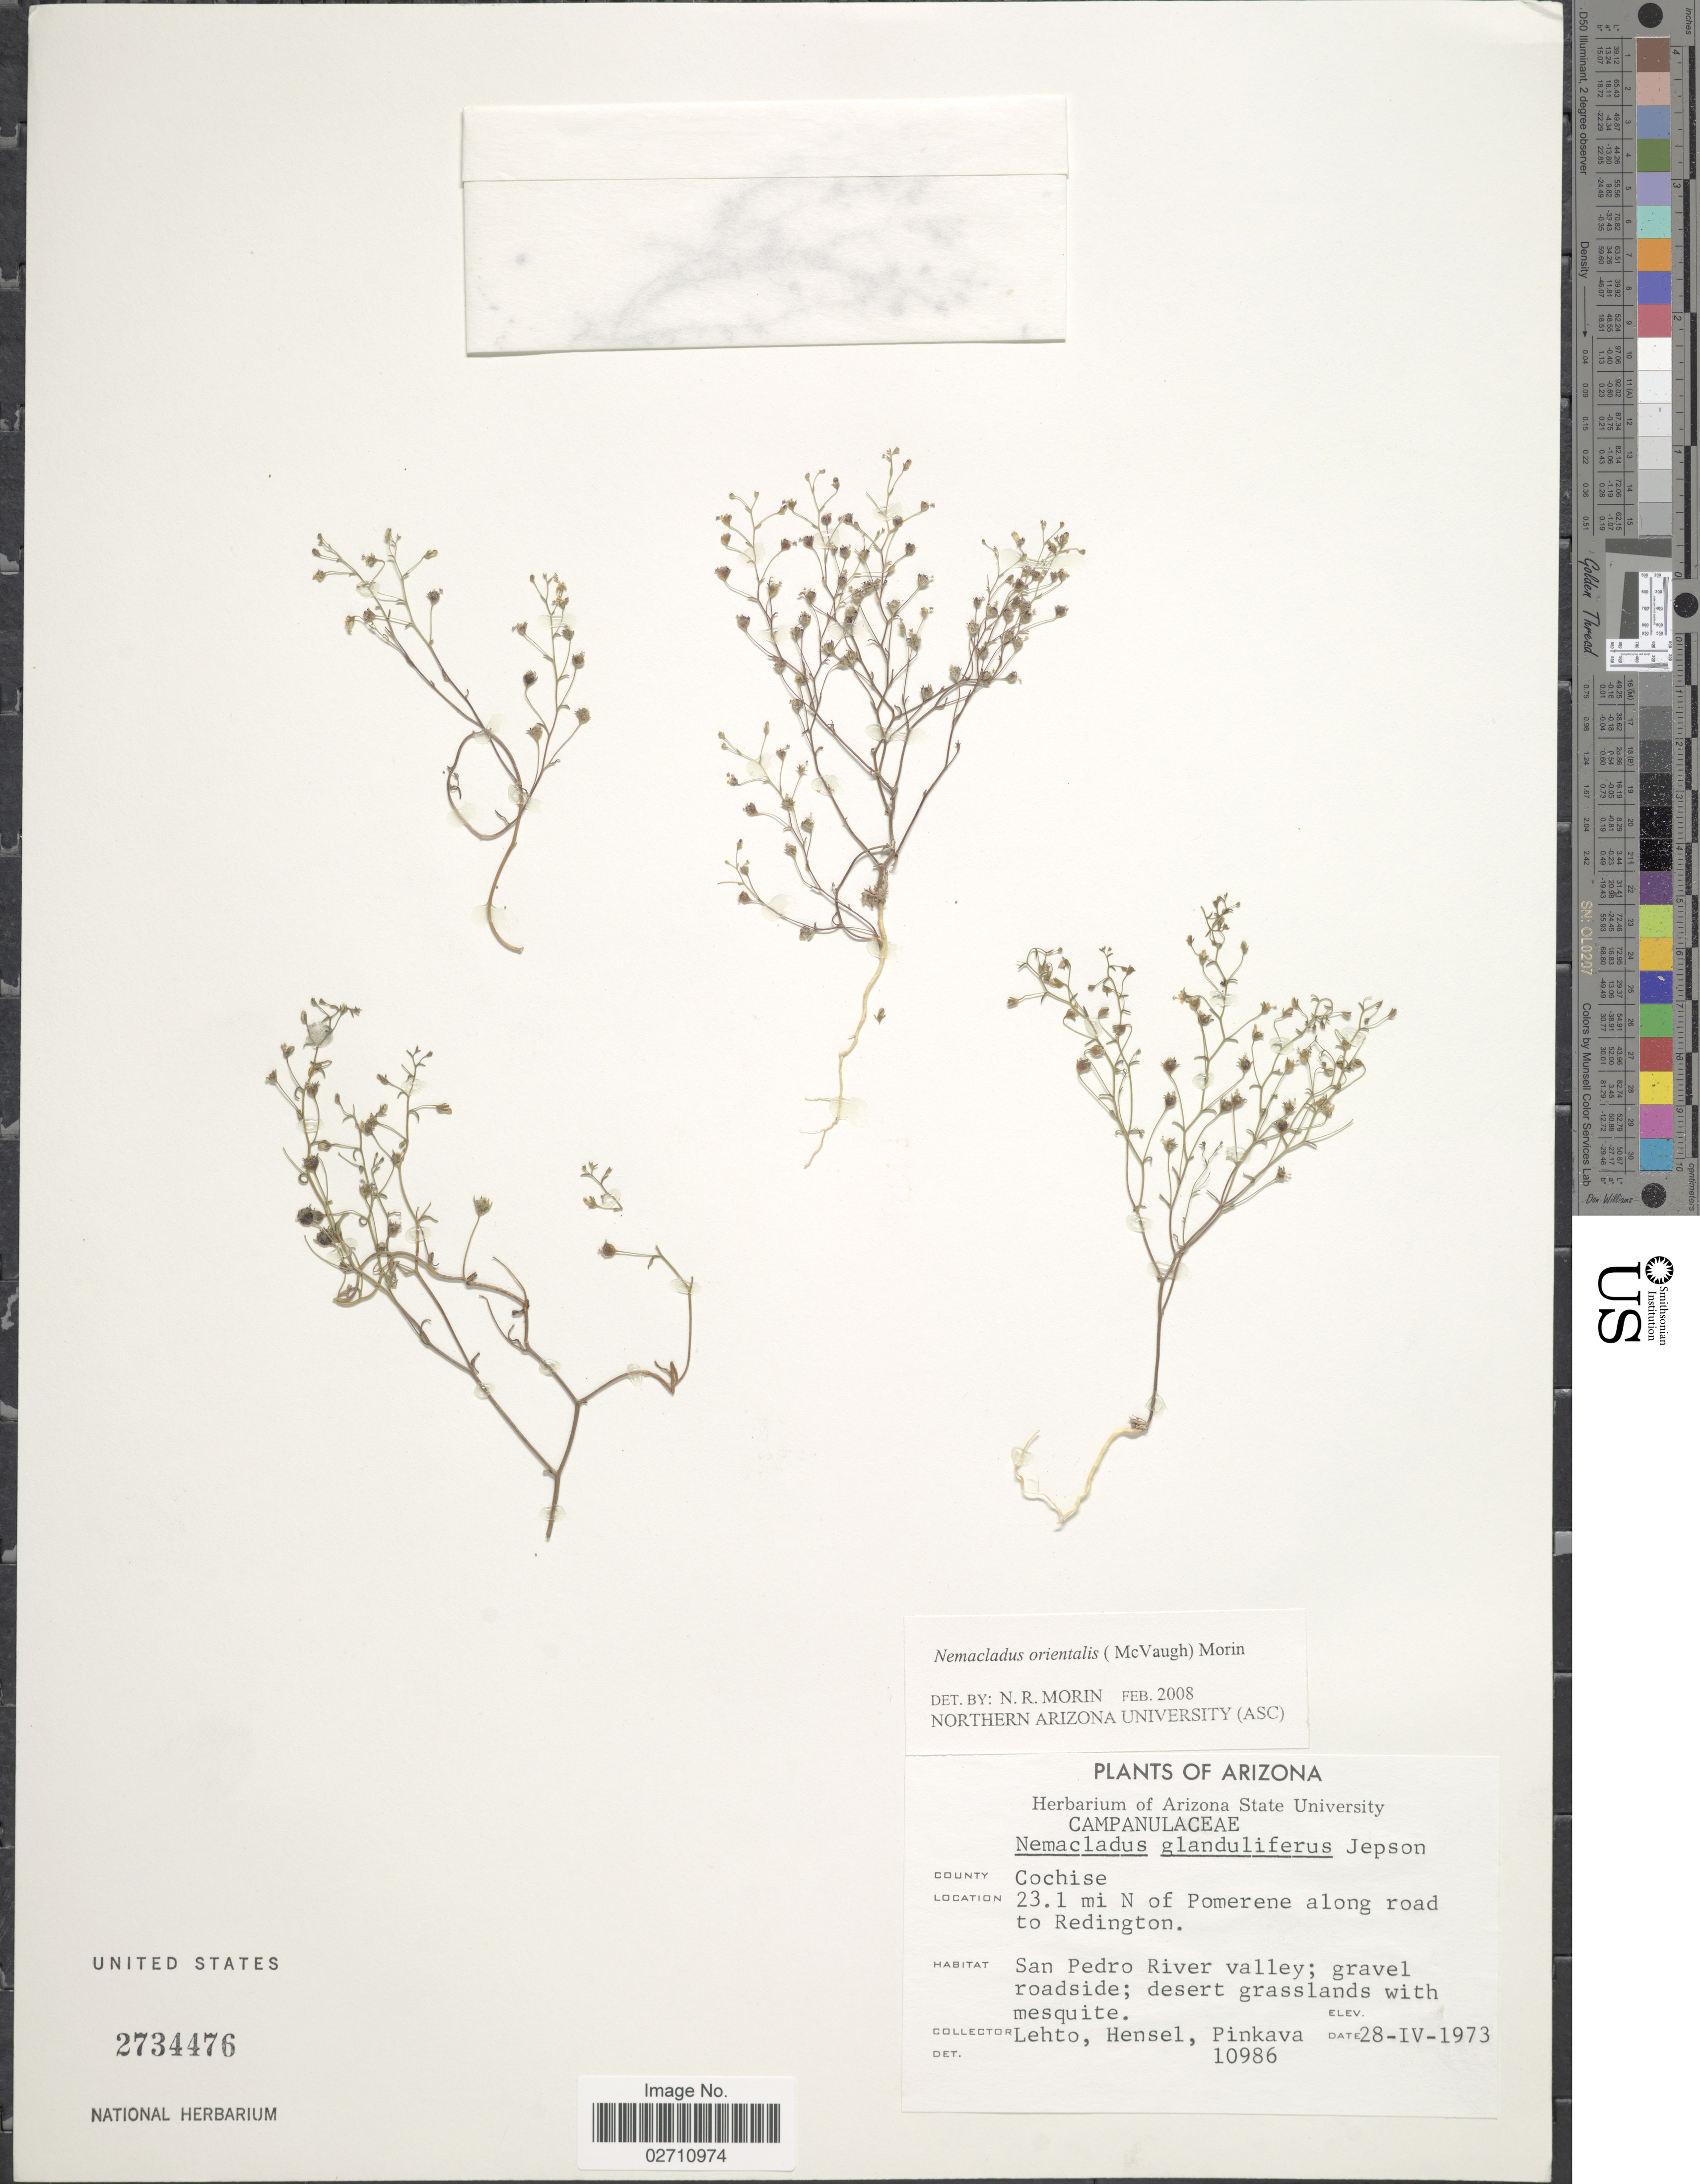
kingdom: Plantae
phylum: Tracheophyta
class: Magnoliopsida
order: Asterales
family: Campanulaceae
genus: Nemacladus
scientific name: Nemacladus orientalis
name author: (McVaugh) Morin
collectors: -. Lehto, -. Hensel & -. Pinkava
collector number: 10986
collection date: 1973-04-28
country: United States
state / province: Arizona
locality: County Cochise, 23.1 mi N of Pomerene along road to Redington, San Pedro River valley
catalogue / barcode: US 2734476